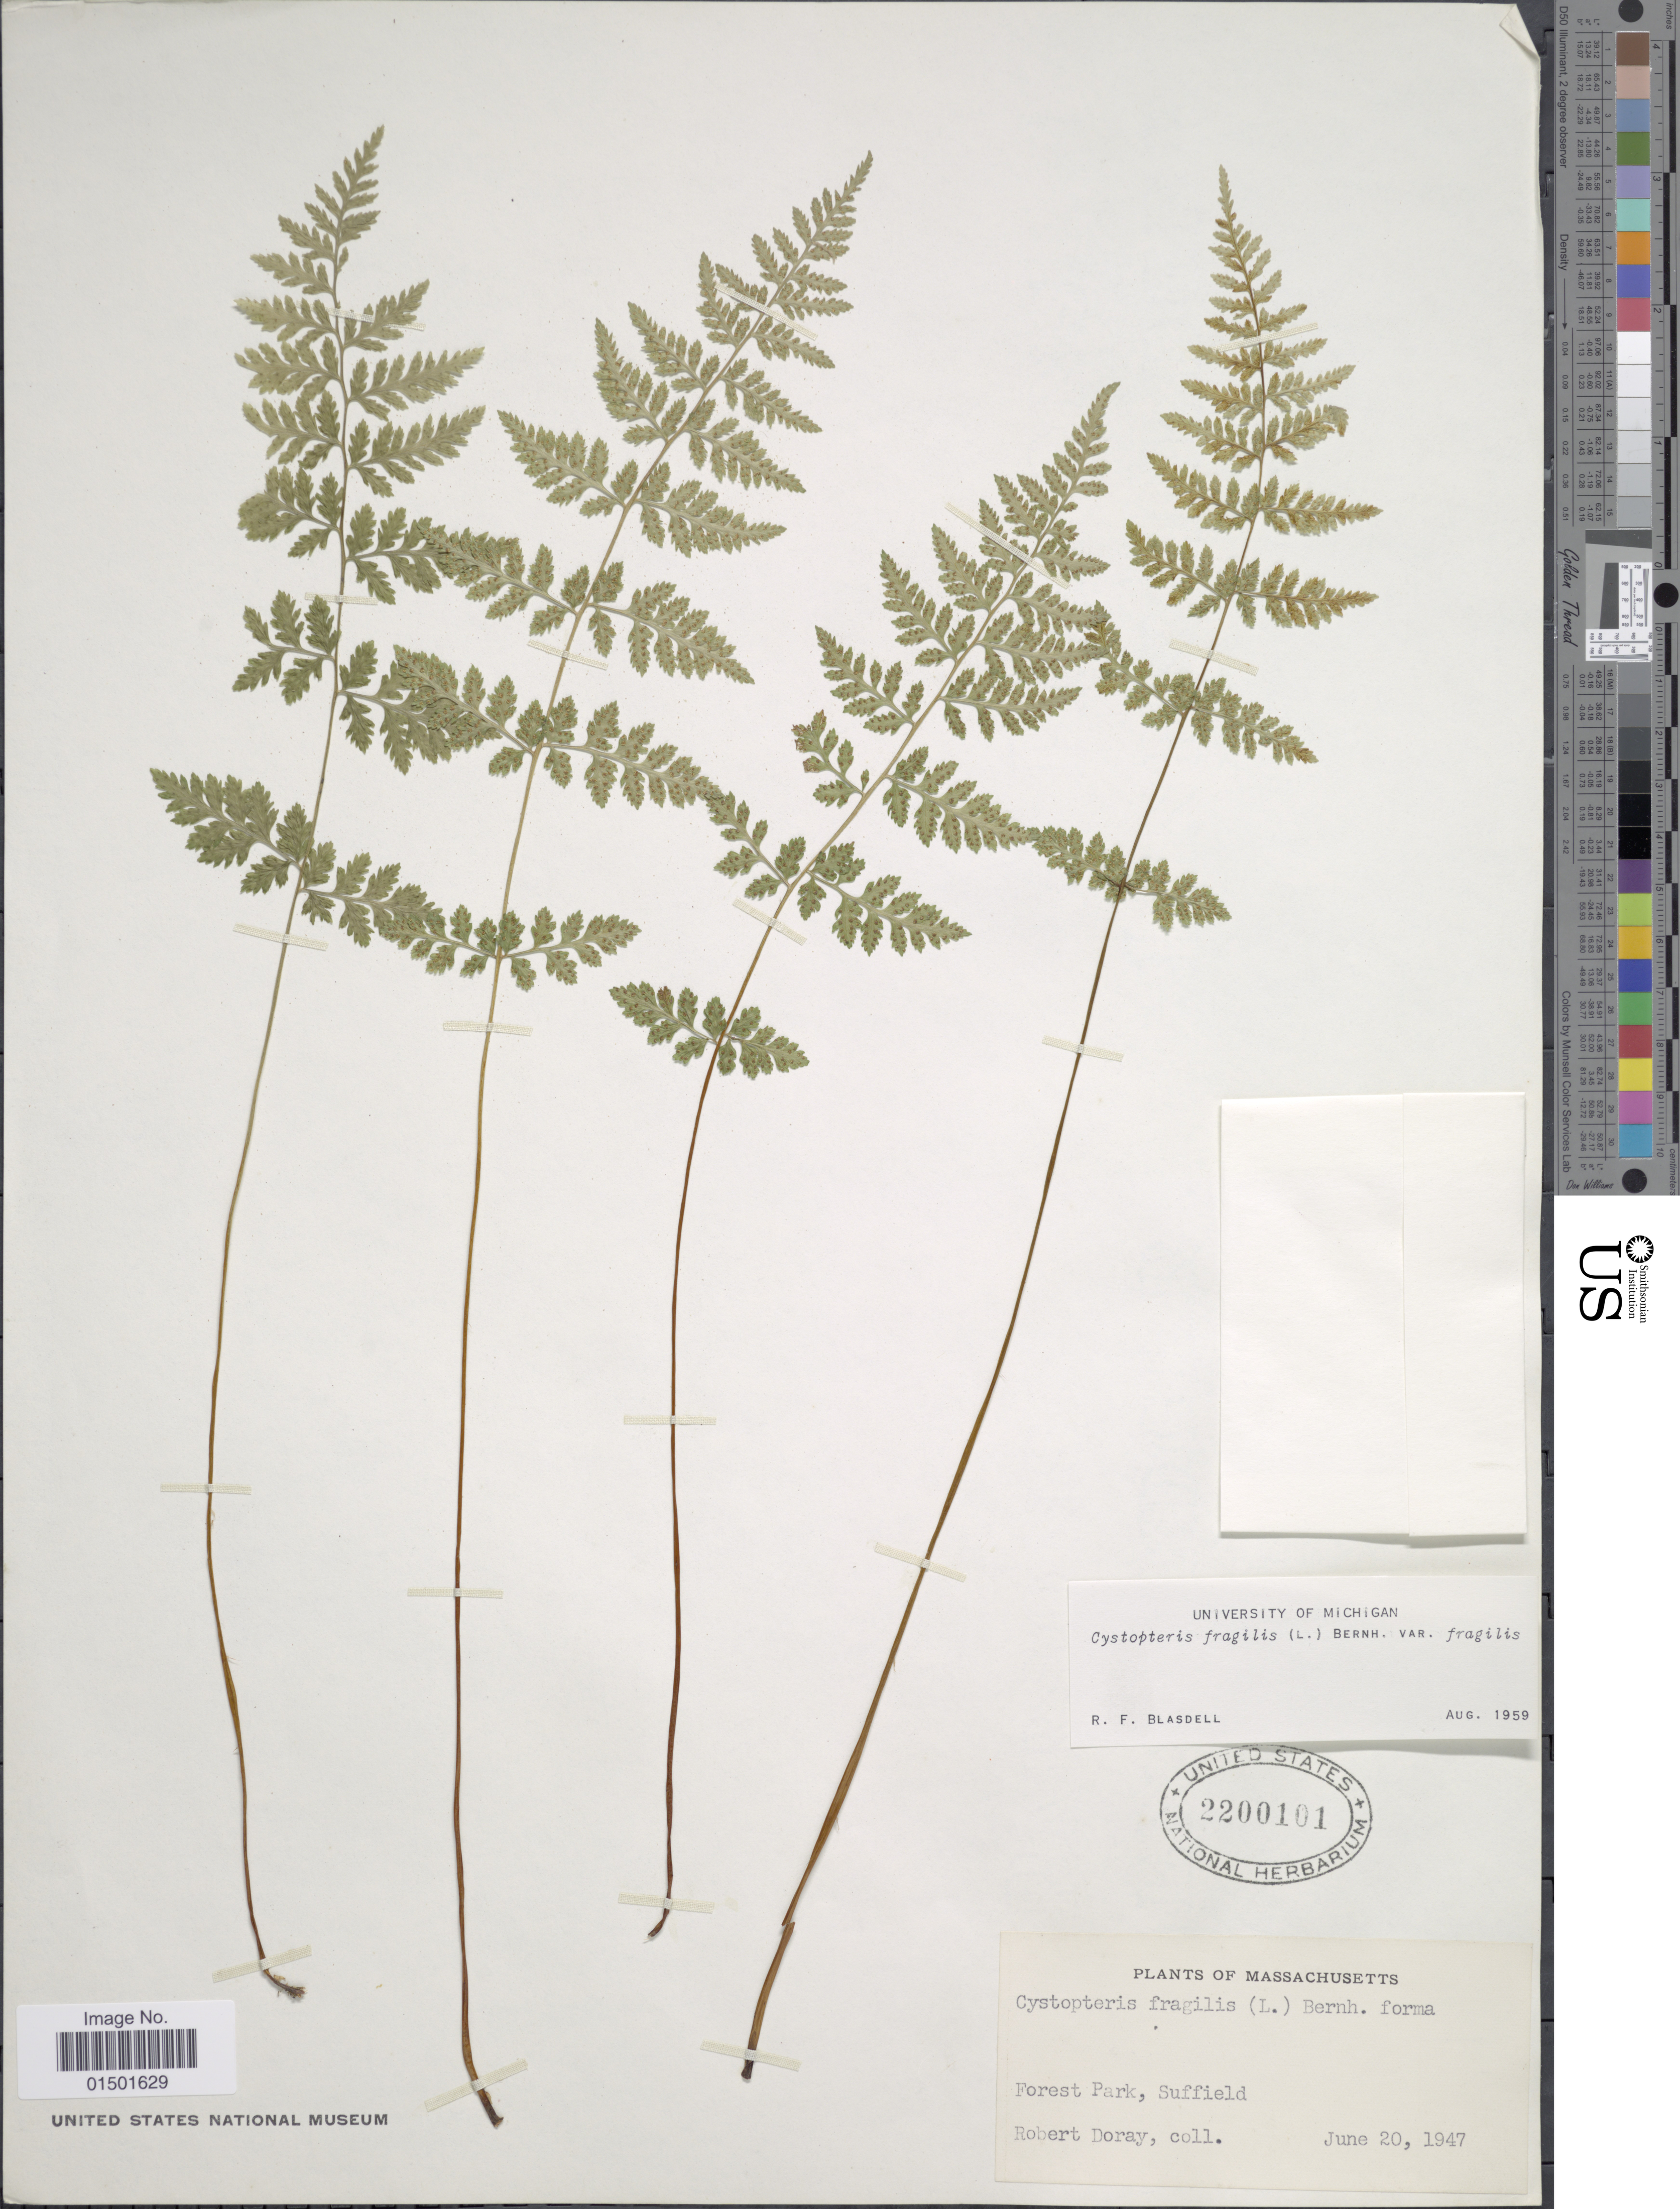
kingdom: Plantae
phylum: Tracheophyta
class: Polypodiopsida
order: Polypodiales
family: Cystopteridaceae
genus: Cystopteris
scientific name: Cystopteris fragilis var. fragilis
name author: (L.) Bernh.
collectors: R. Doray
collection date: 1947-06-20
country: United States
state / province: Massachusetts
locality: Forest Park, Suffield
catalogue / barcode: US 2200101